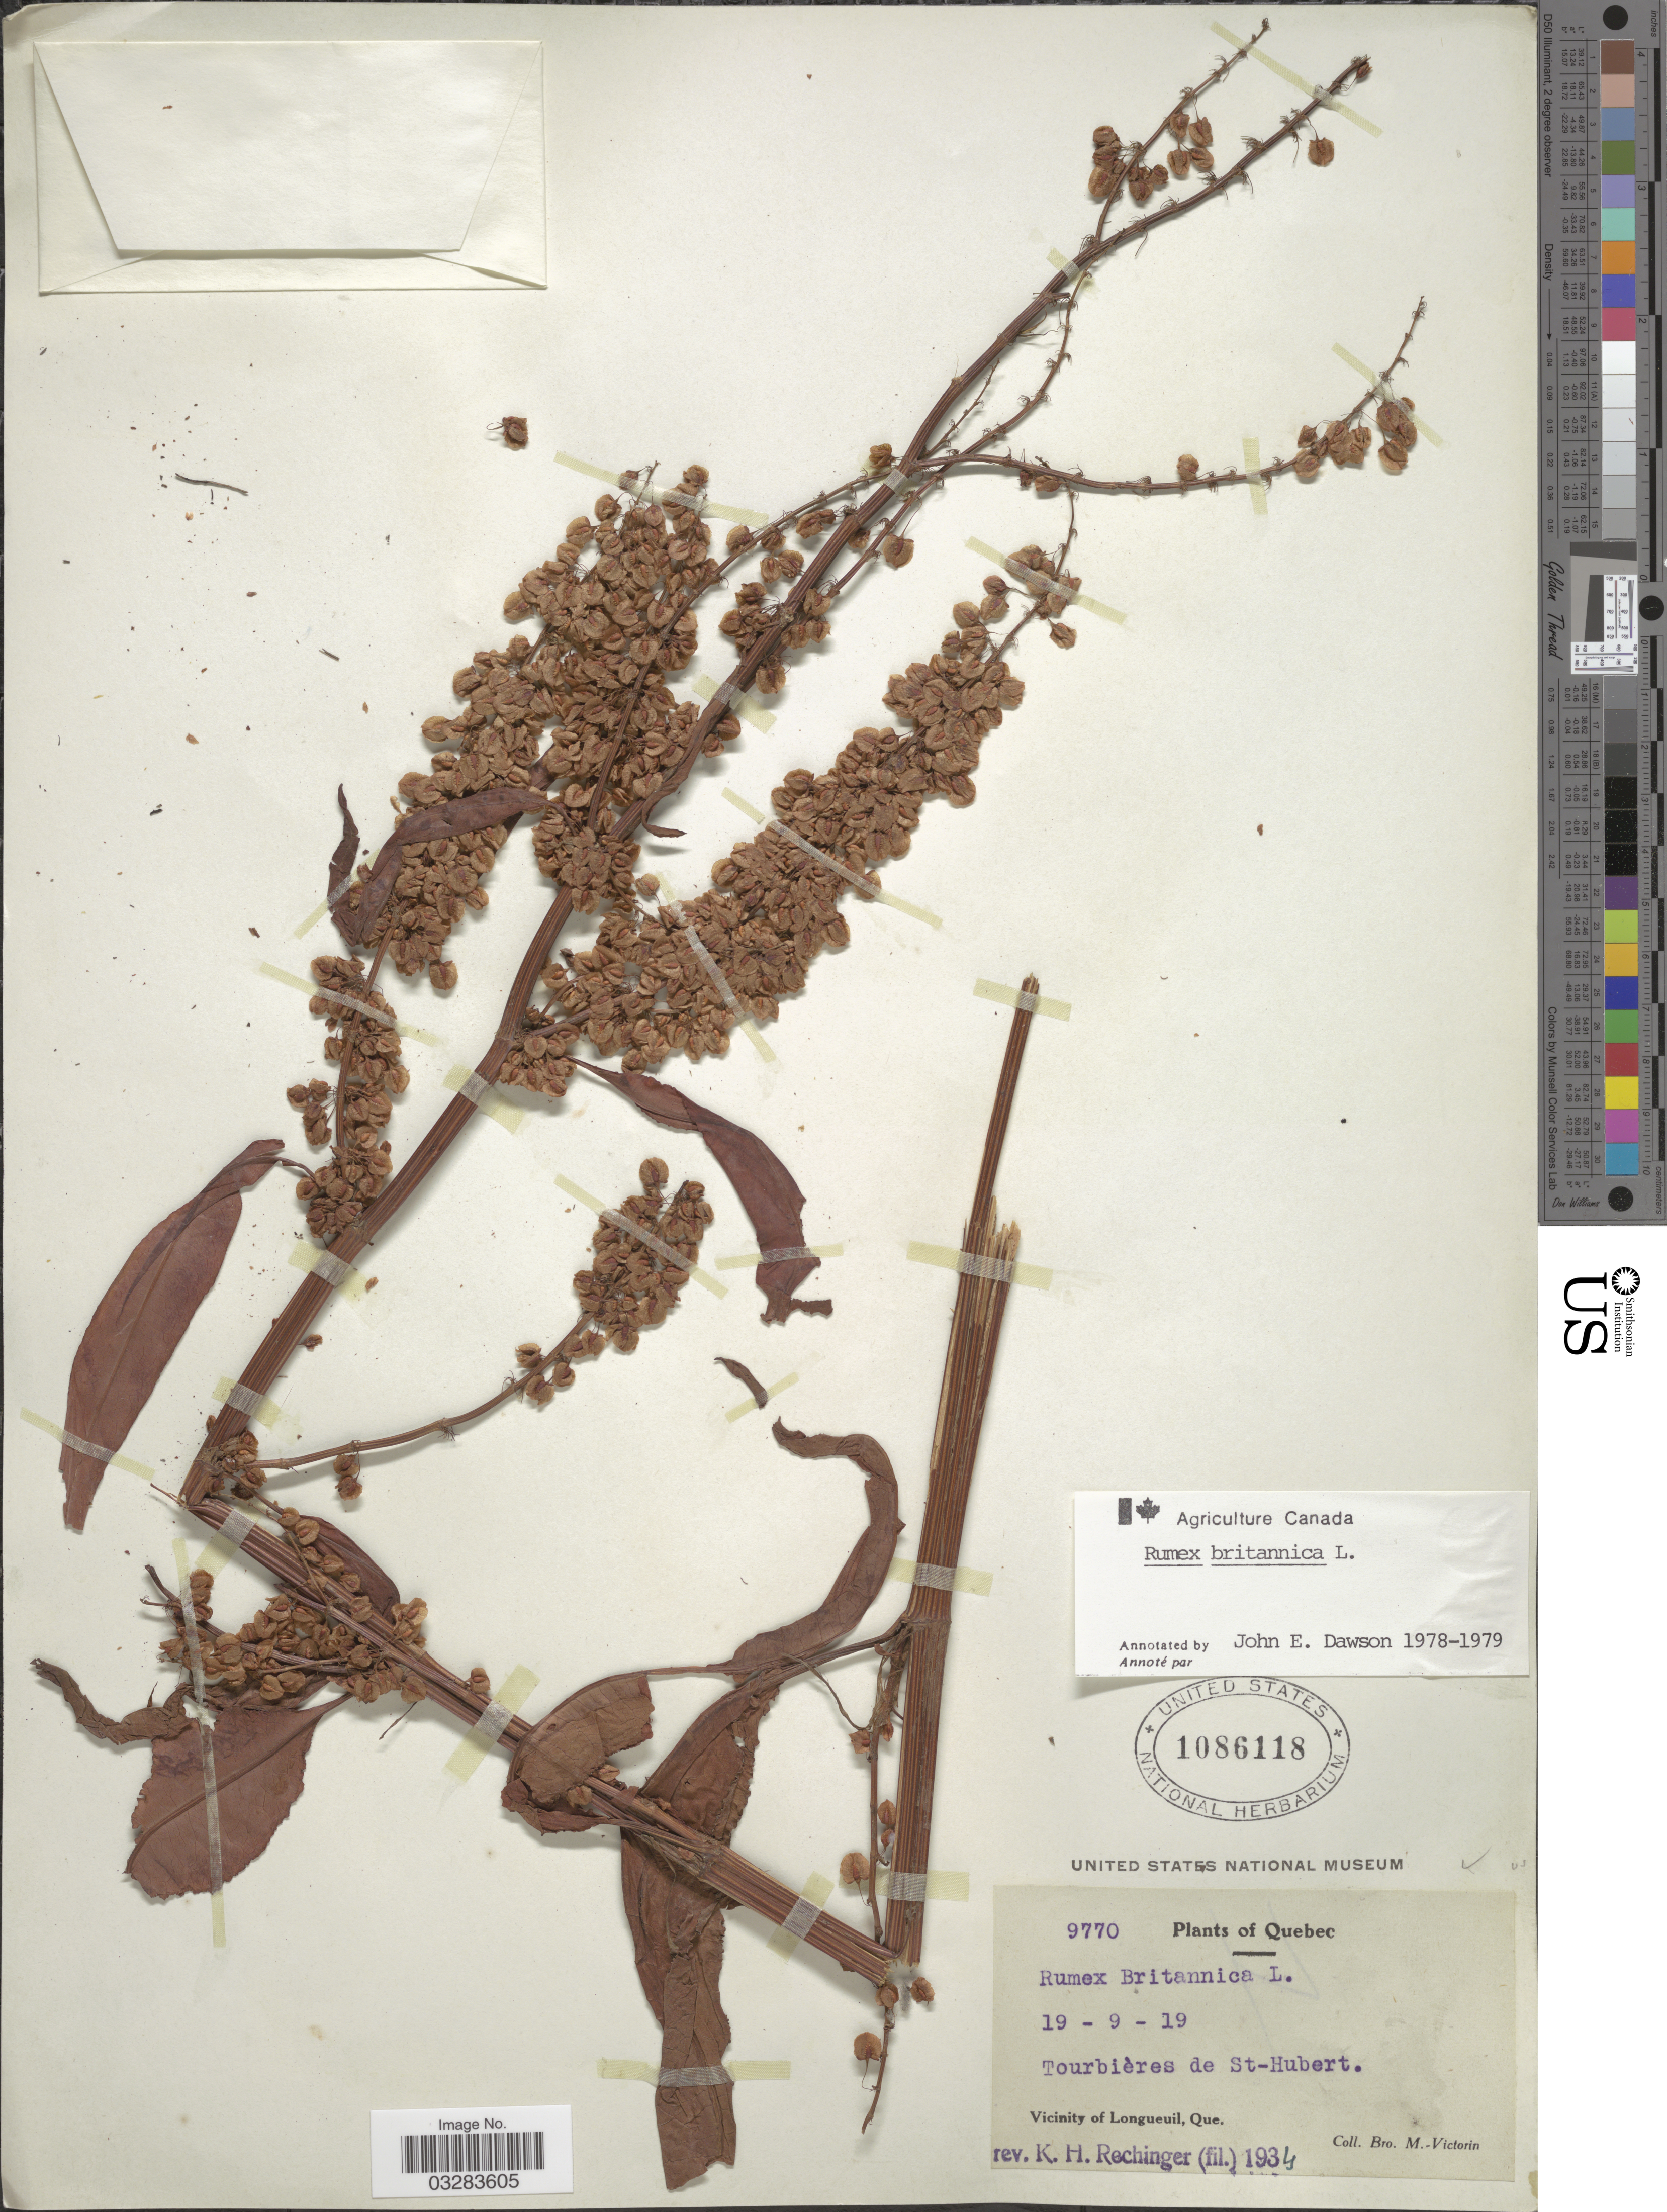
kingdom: Plantae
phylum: Tracheophyta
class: Magnoliopsida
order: Caryophyllales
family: Polygonaceae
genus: Rumex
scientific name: Rumex britannica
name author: L.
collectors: Fr. Marie-Victorin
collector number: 9770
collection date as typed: Transcribed d/m/y: 19/9/19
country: Canada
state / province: Quebec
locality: Tourbières de St-Hubert. Vicinity of Longueuil.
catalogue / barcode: US 1086118